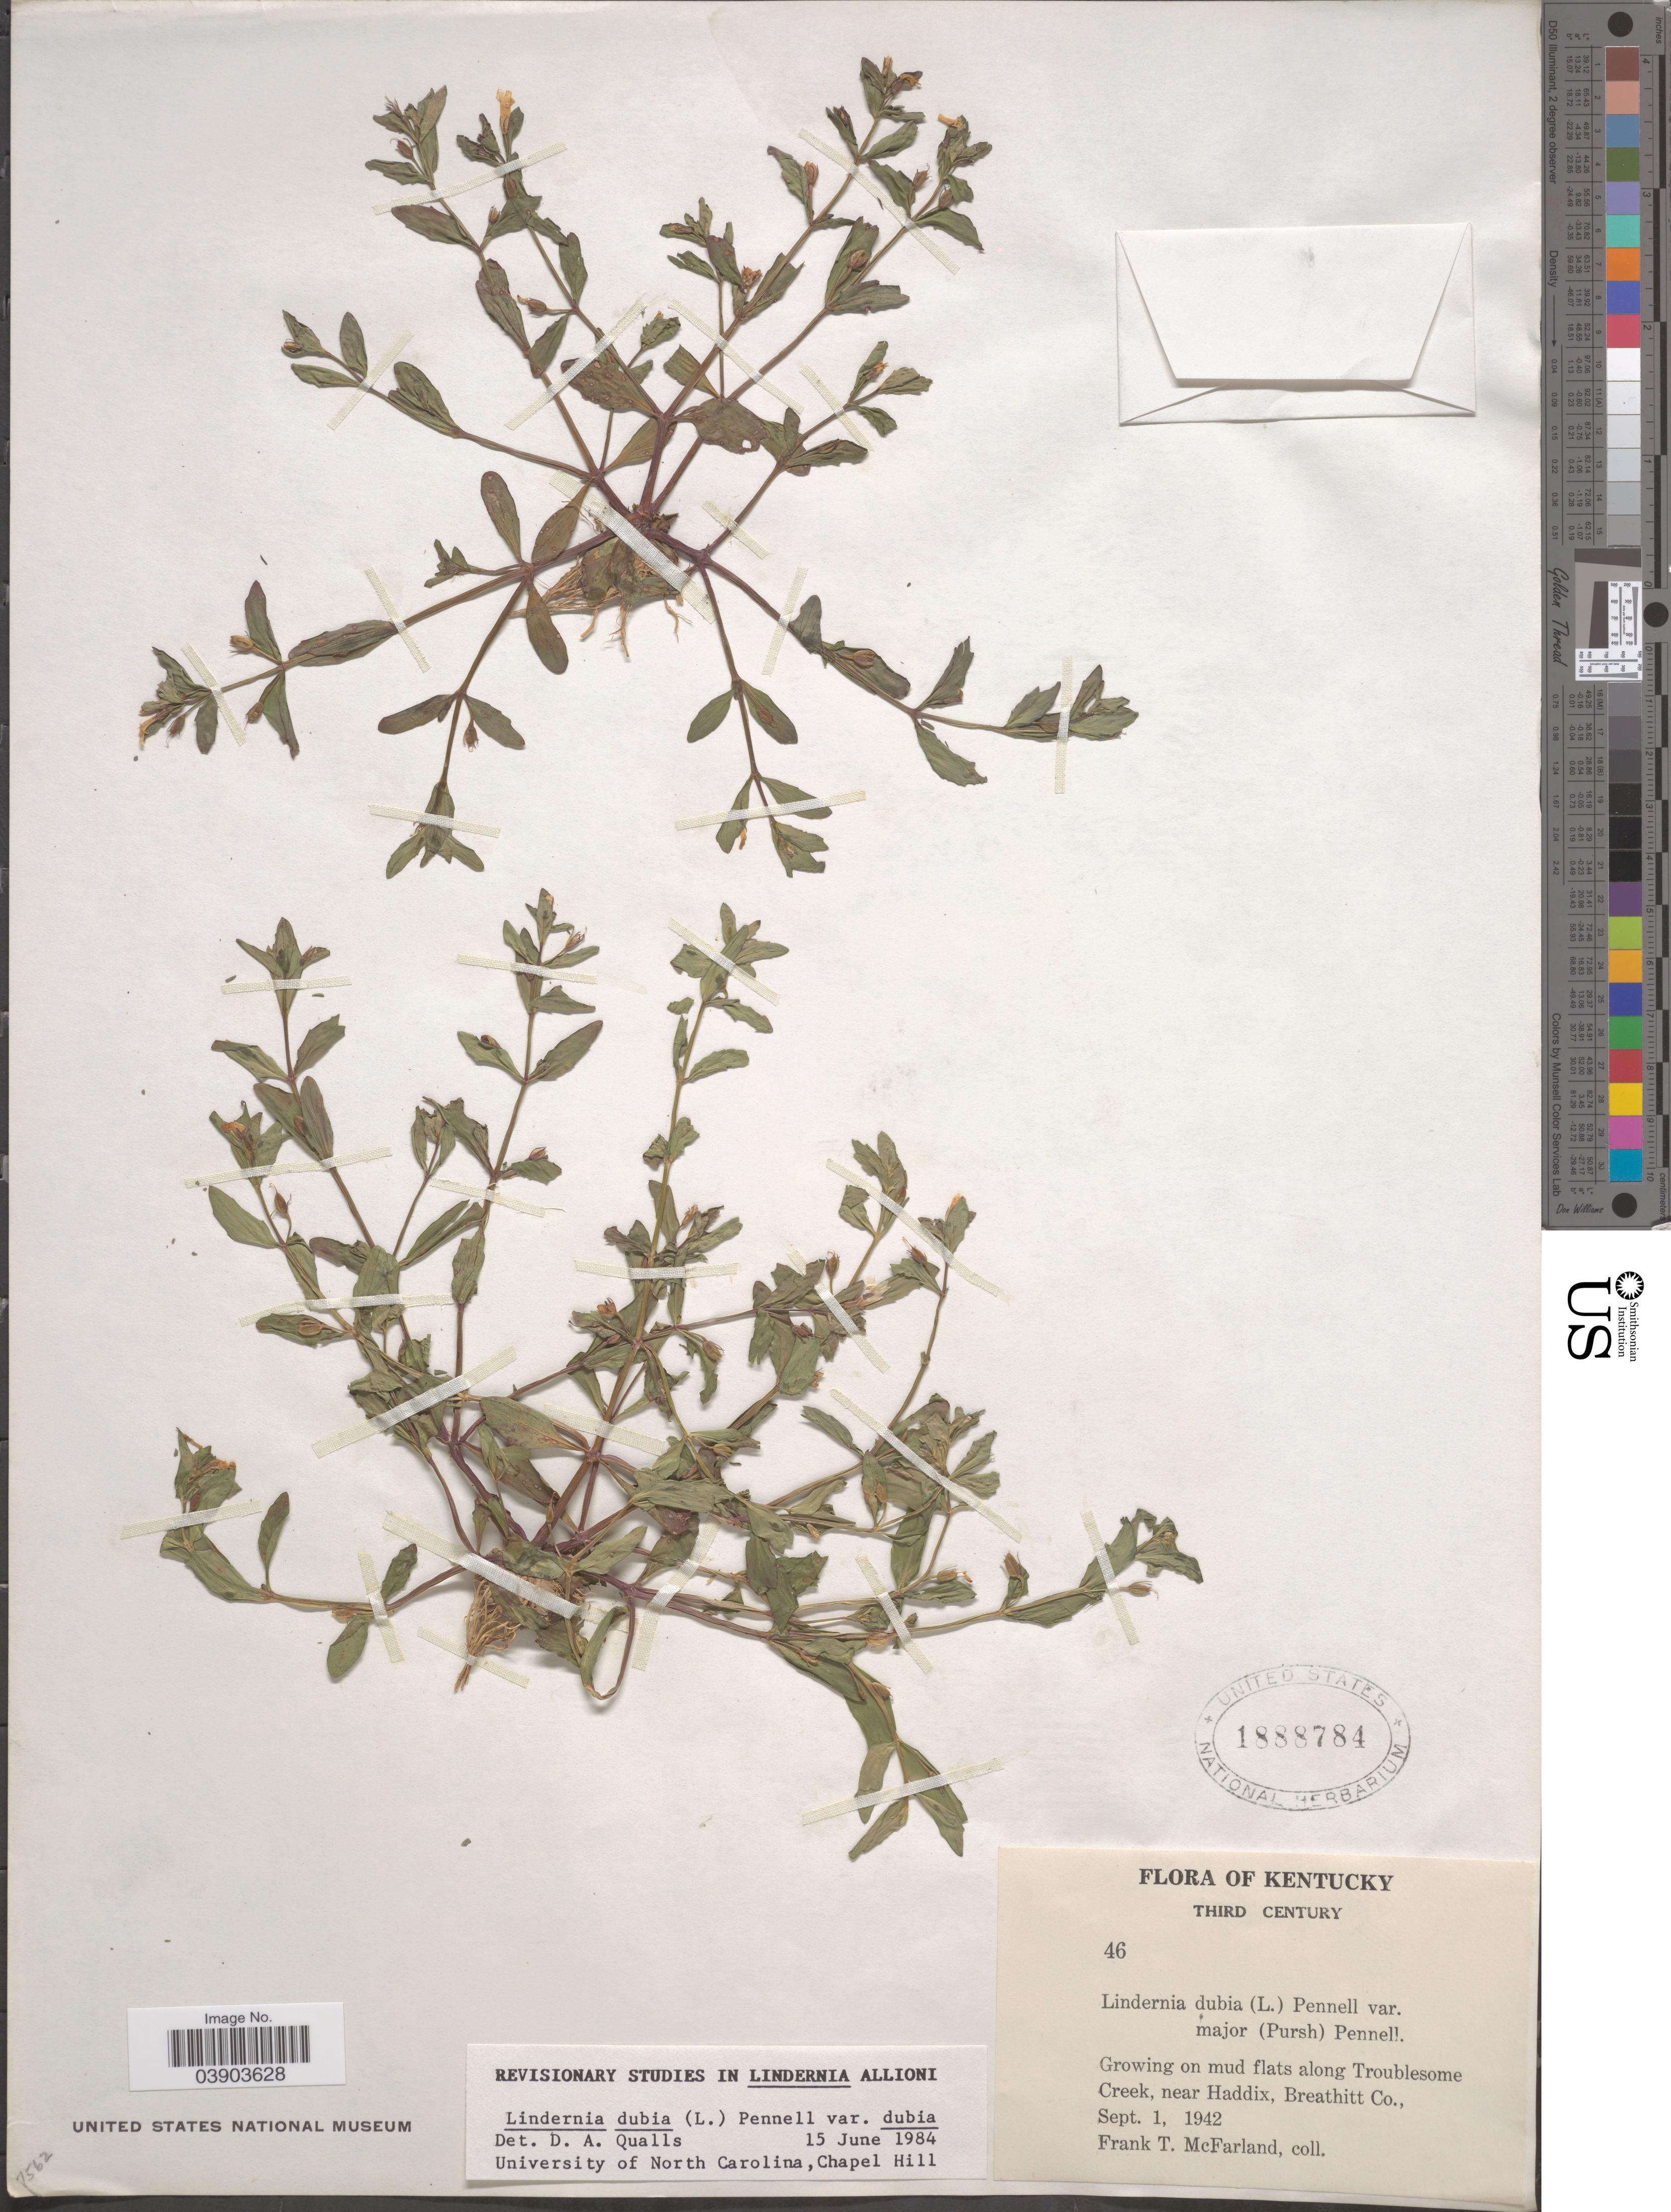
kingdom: Plantae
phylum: Tracheophyta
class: Magnoliopsida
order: Lamiales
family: Linderniaceae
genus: Lindernia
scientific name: Lindernia dubia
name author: (L.) Pennell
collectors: F. McFarland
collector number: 46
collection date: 1942-09-01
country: United States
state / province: Kentucky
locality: Third Century. Along Troublesome Creek, near Haddix, Breathitt Co.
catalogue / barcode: US 1888784